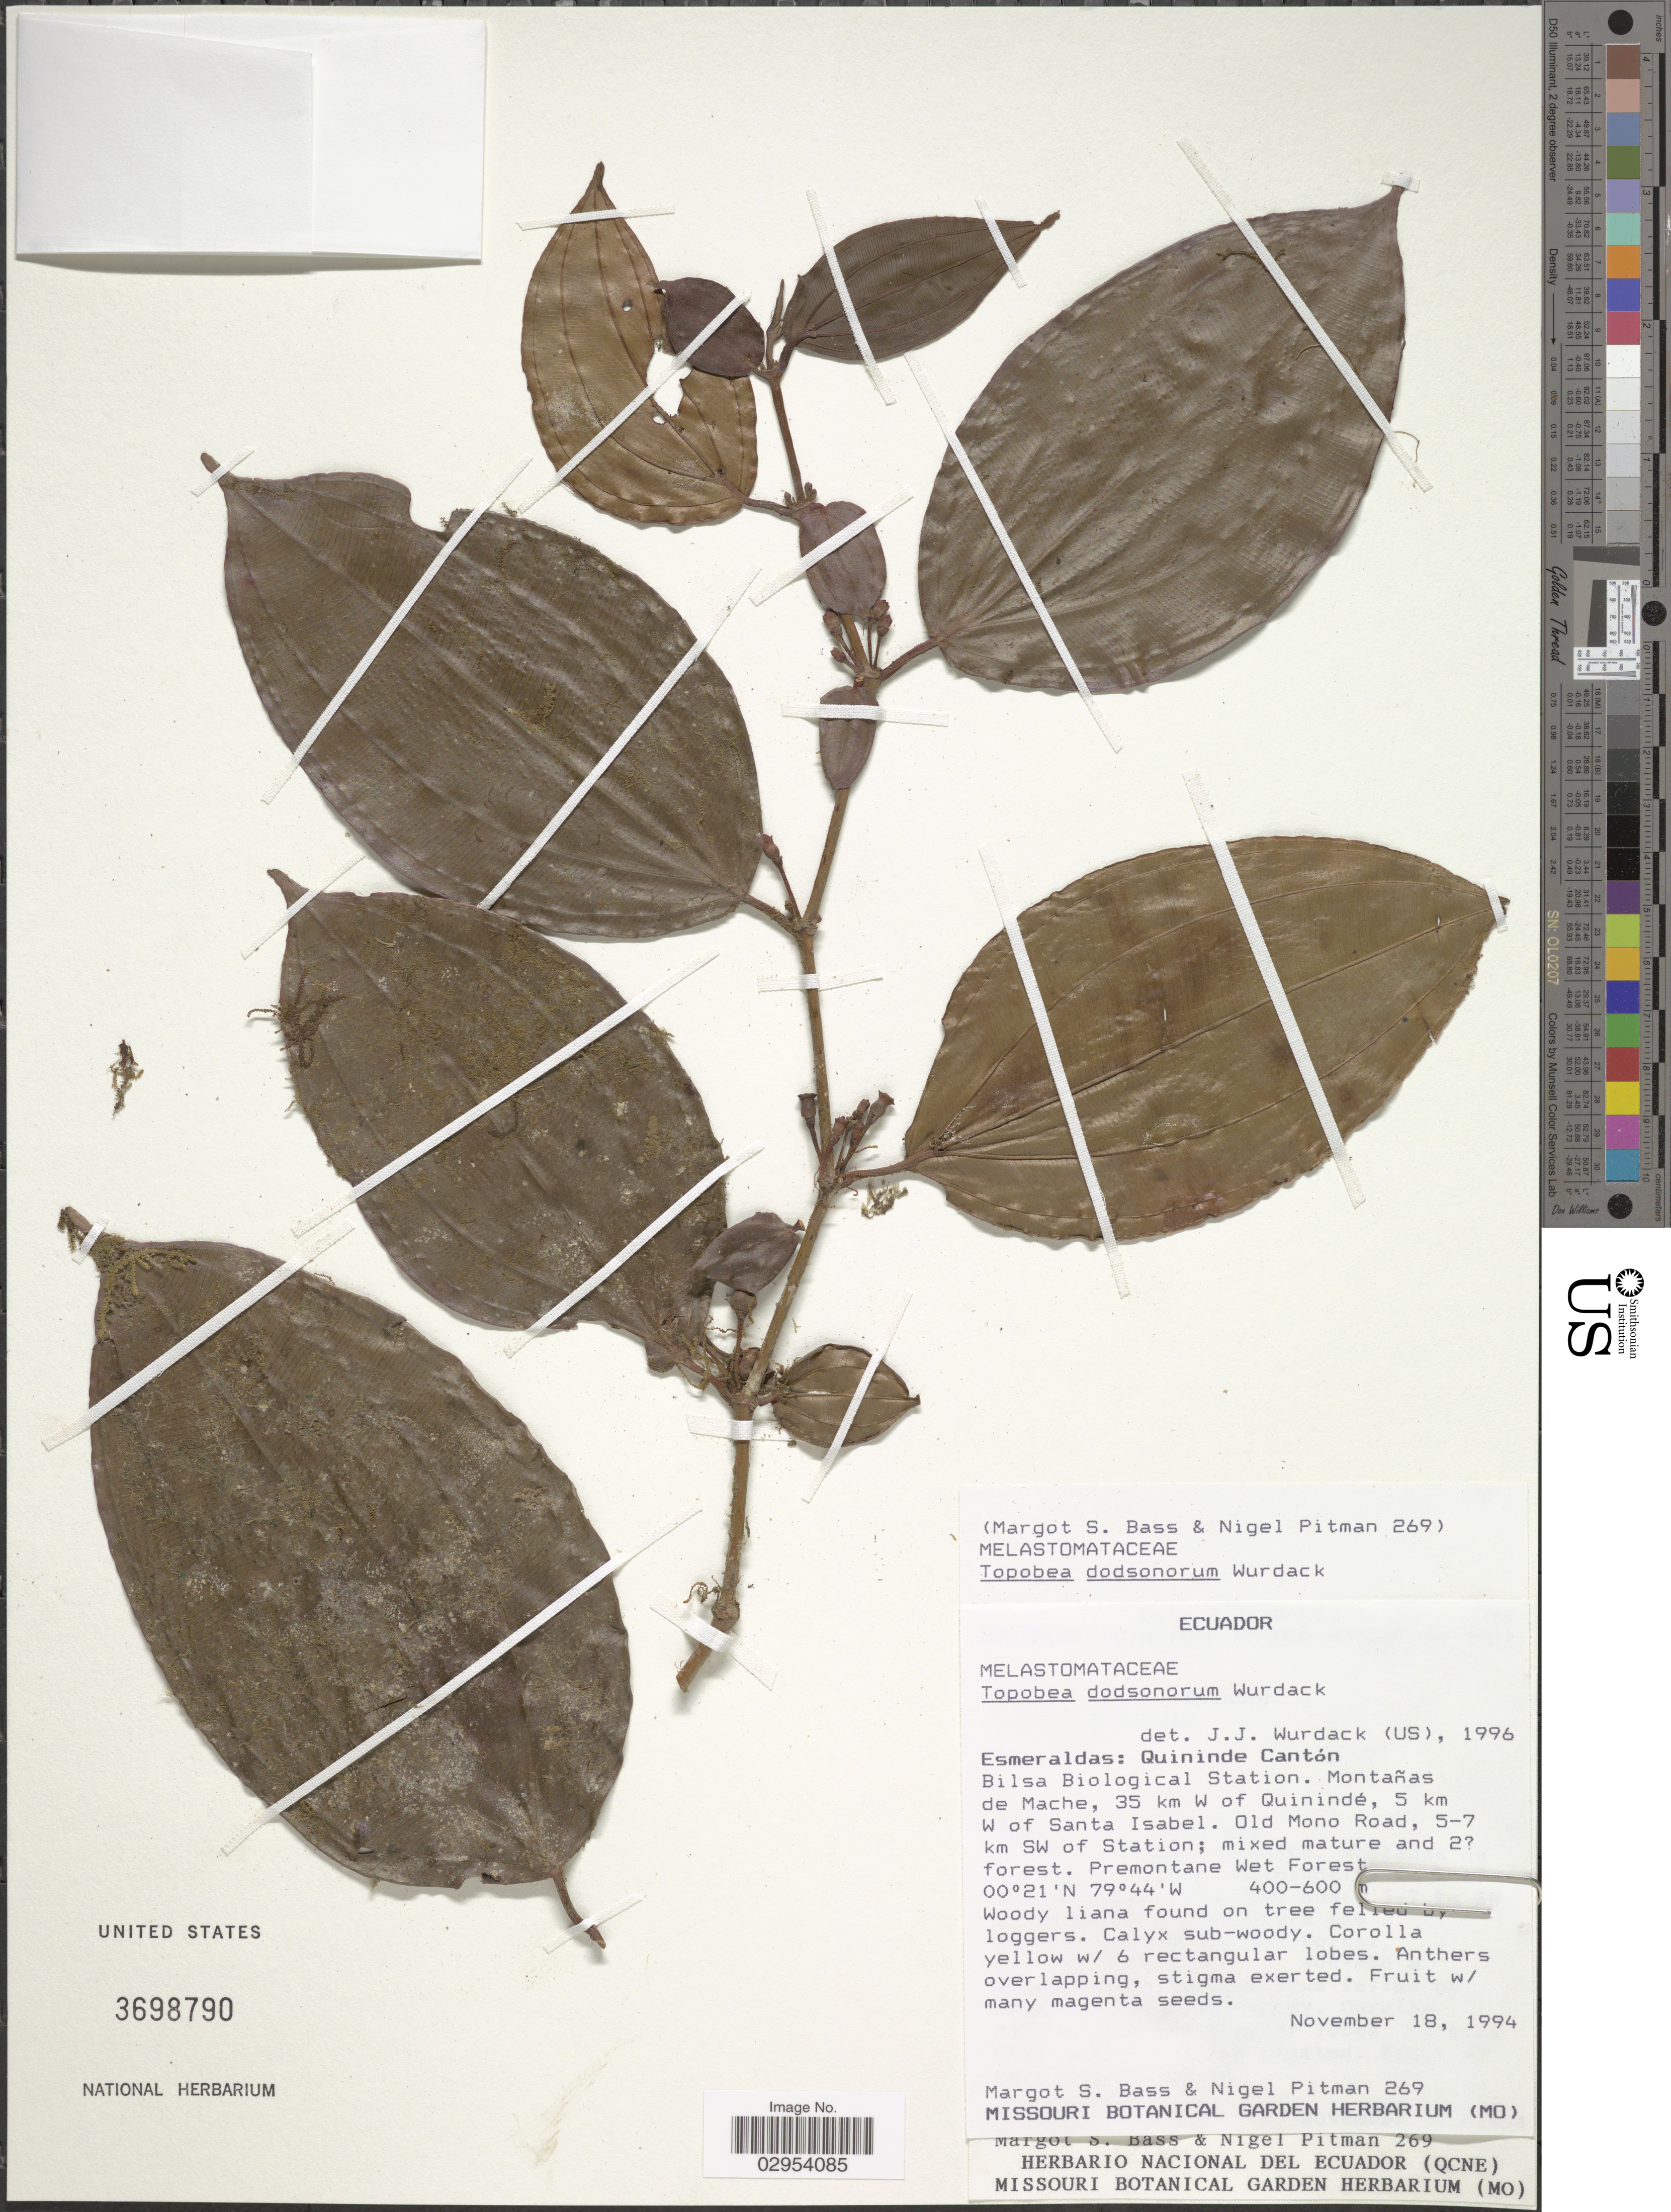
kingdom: Plantae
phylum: Tracheophyta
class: Magnoliopsida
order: Myrtales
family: Melastomataceae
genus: Topobea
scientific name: Topobea dodsonorum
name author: Wurdack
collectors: M. Bass & N. Pitman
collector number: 269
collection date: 1994-11-18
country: Ecuador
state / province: Esmeraldas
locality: Quininde Cantón. Bilsa Biological Station. Montañas de Mache, 35 km W of Quinindé, 5 km W of Santa Isabel. Old Mono Road, 5-7 km SW of Station.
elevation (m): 400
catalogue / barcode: US 3698790